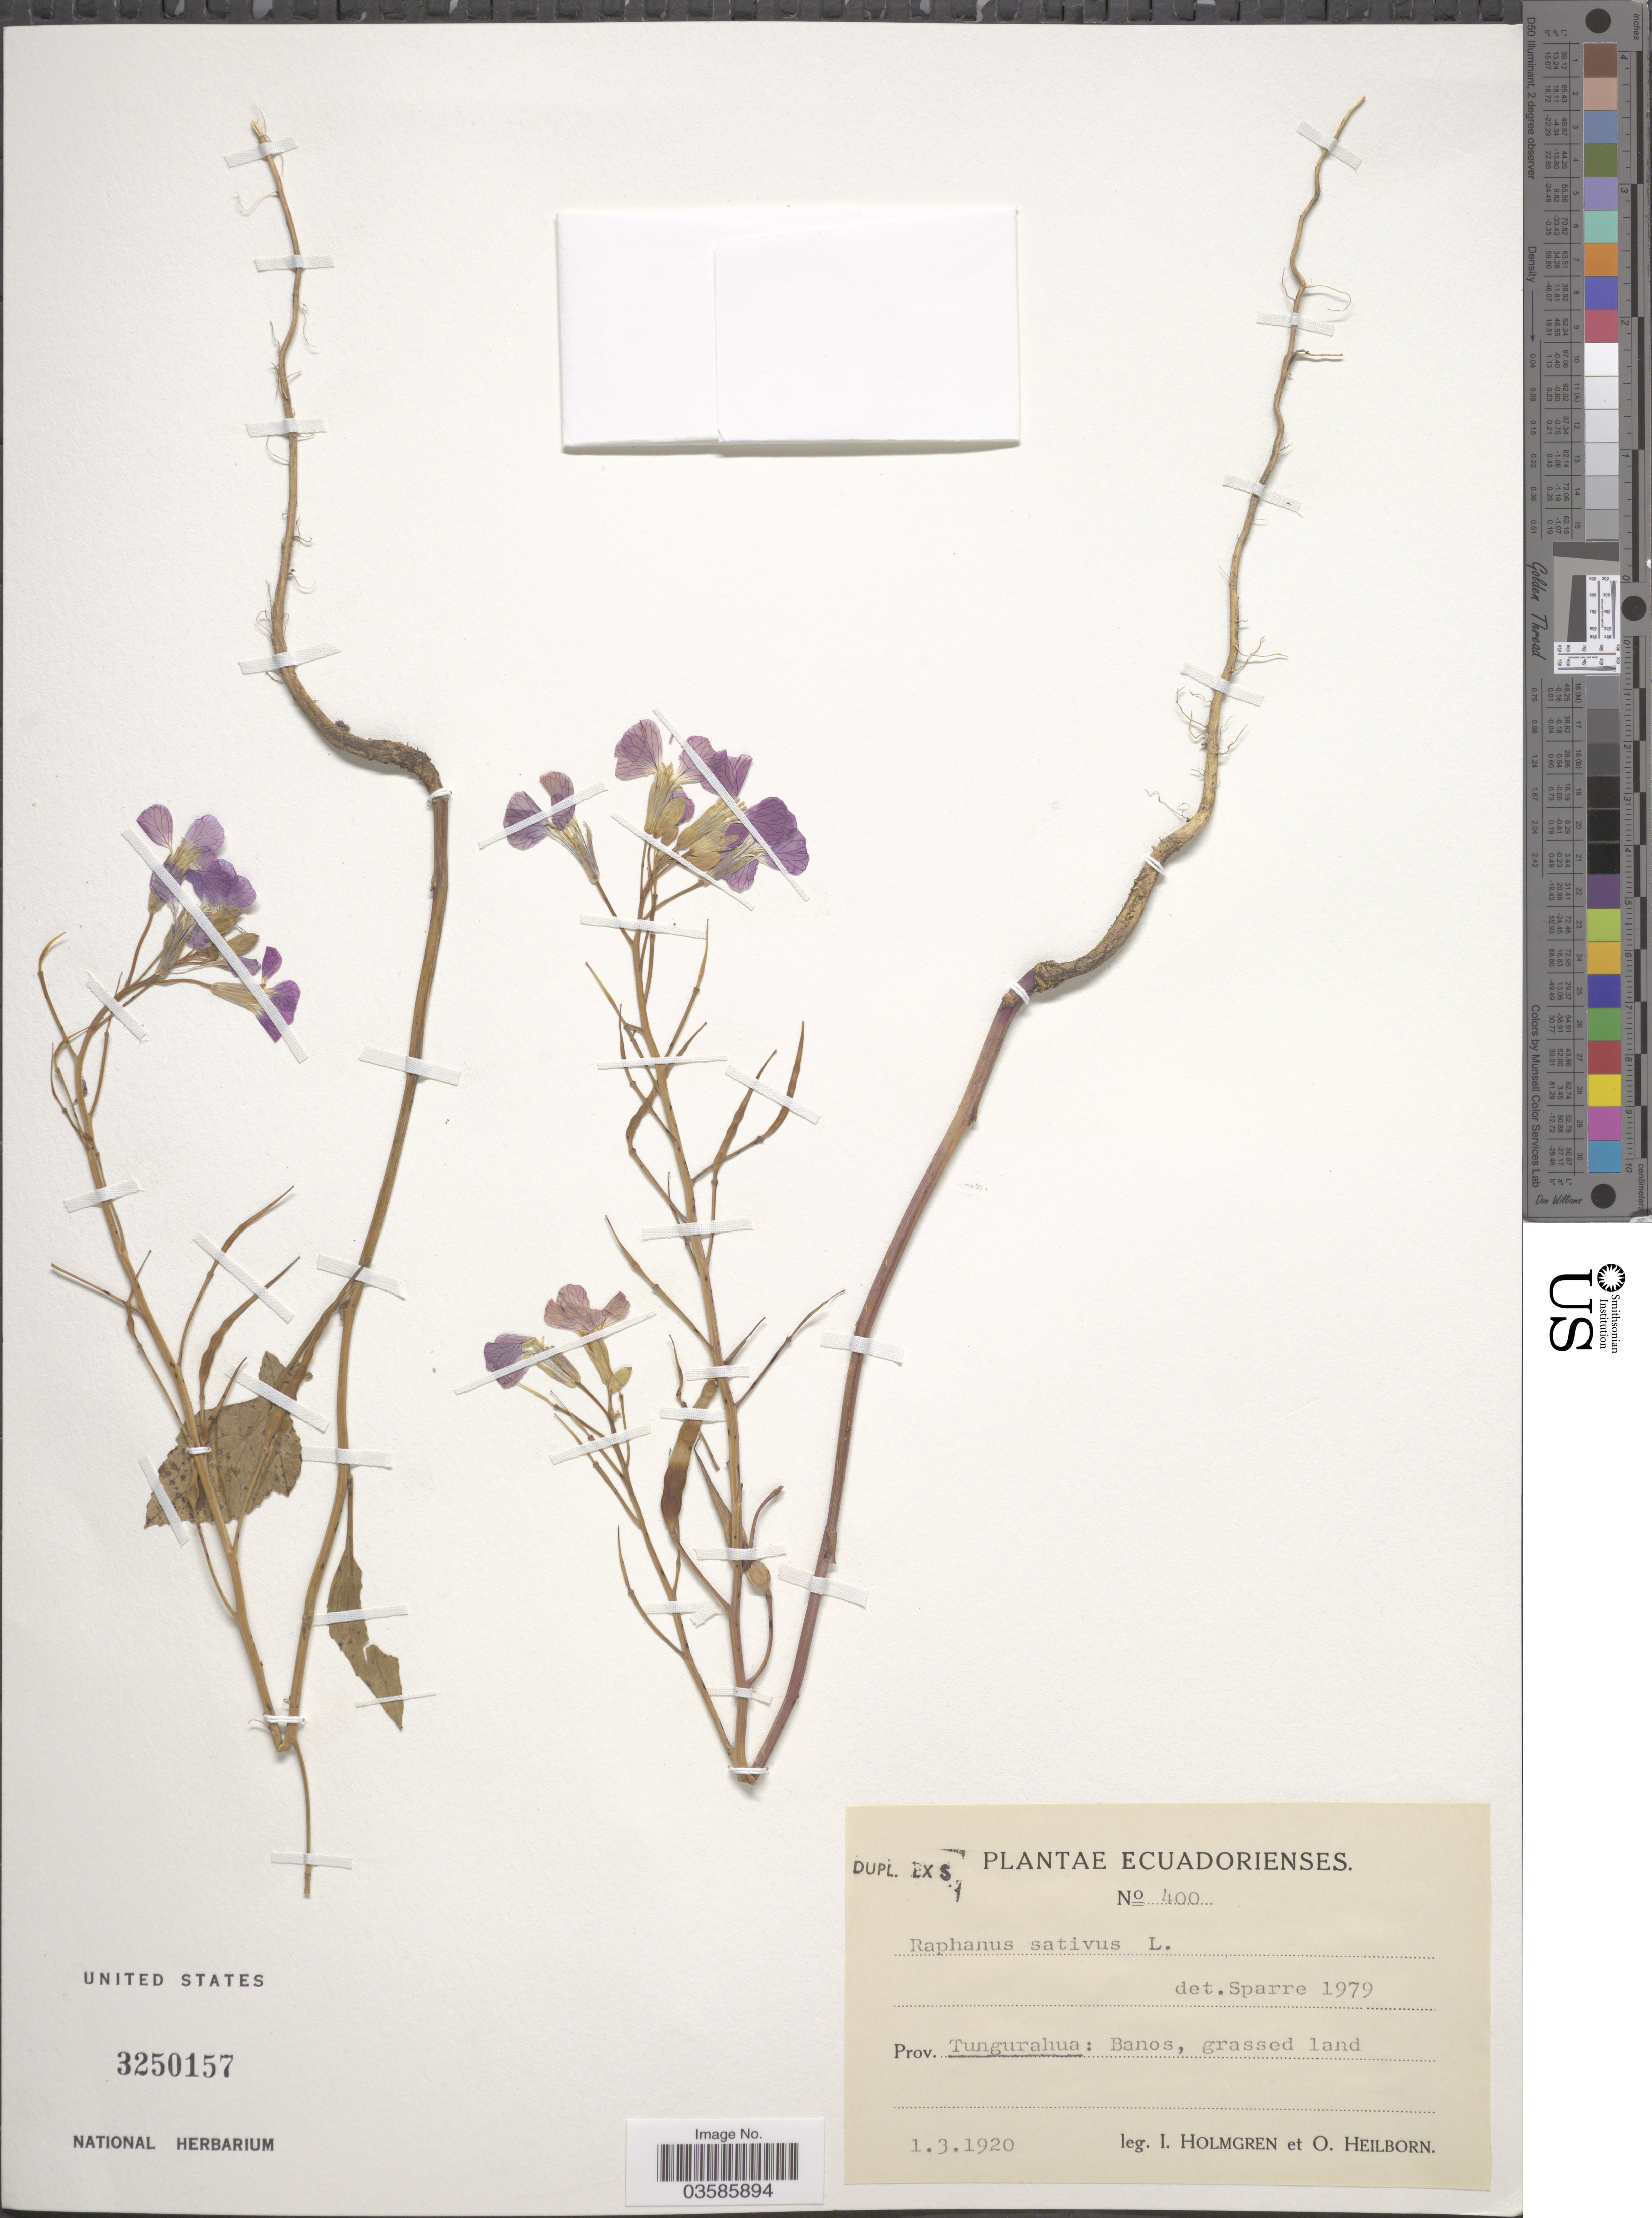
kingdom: Plantae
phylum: Tracheophyta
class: Magnoliopsida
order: Brassicales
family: Brassicaceae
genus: Raphanus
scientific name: Raphanus sativus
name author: L.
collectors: I. Holmgren & O. Heilborn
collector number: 400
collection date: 1920-01-03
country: Ecuador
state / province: Tungurahua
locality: Banos, grassed land.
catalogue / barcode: US 3250157